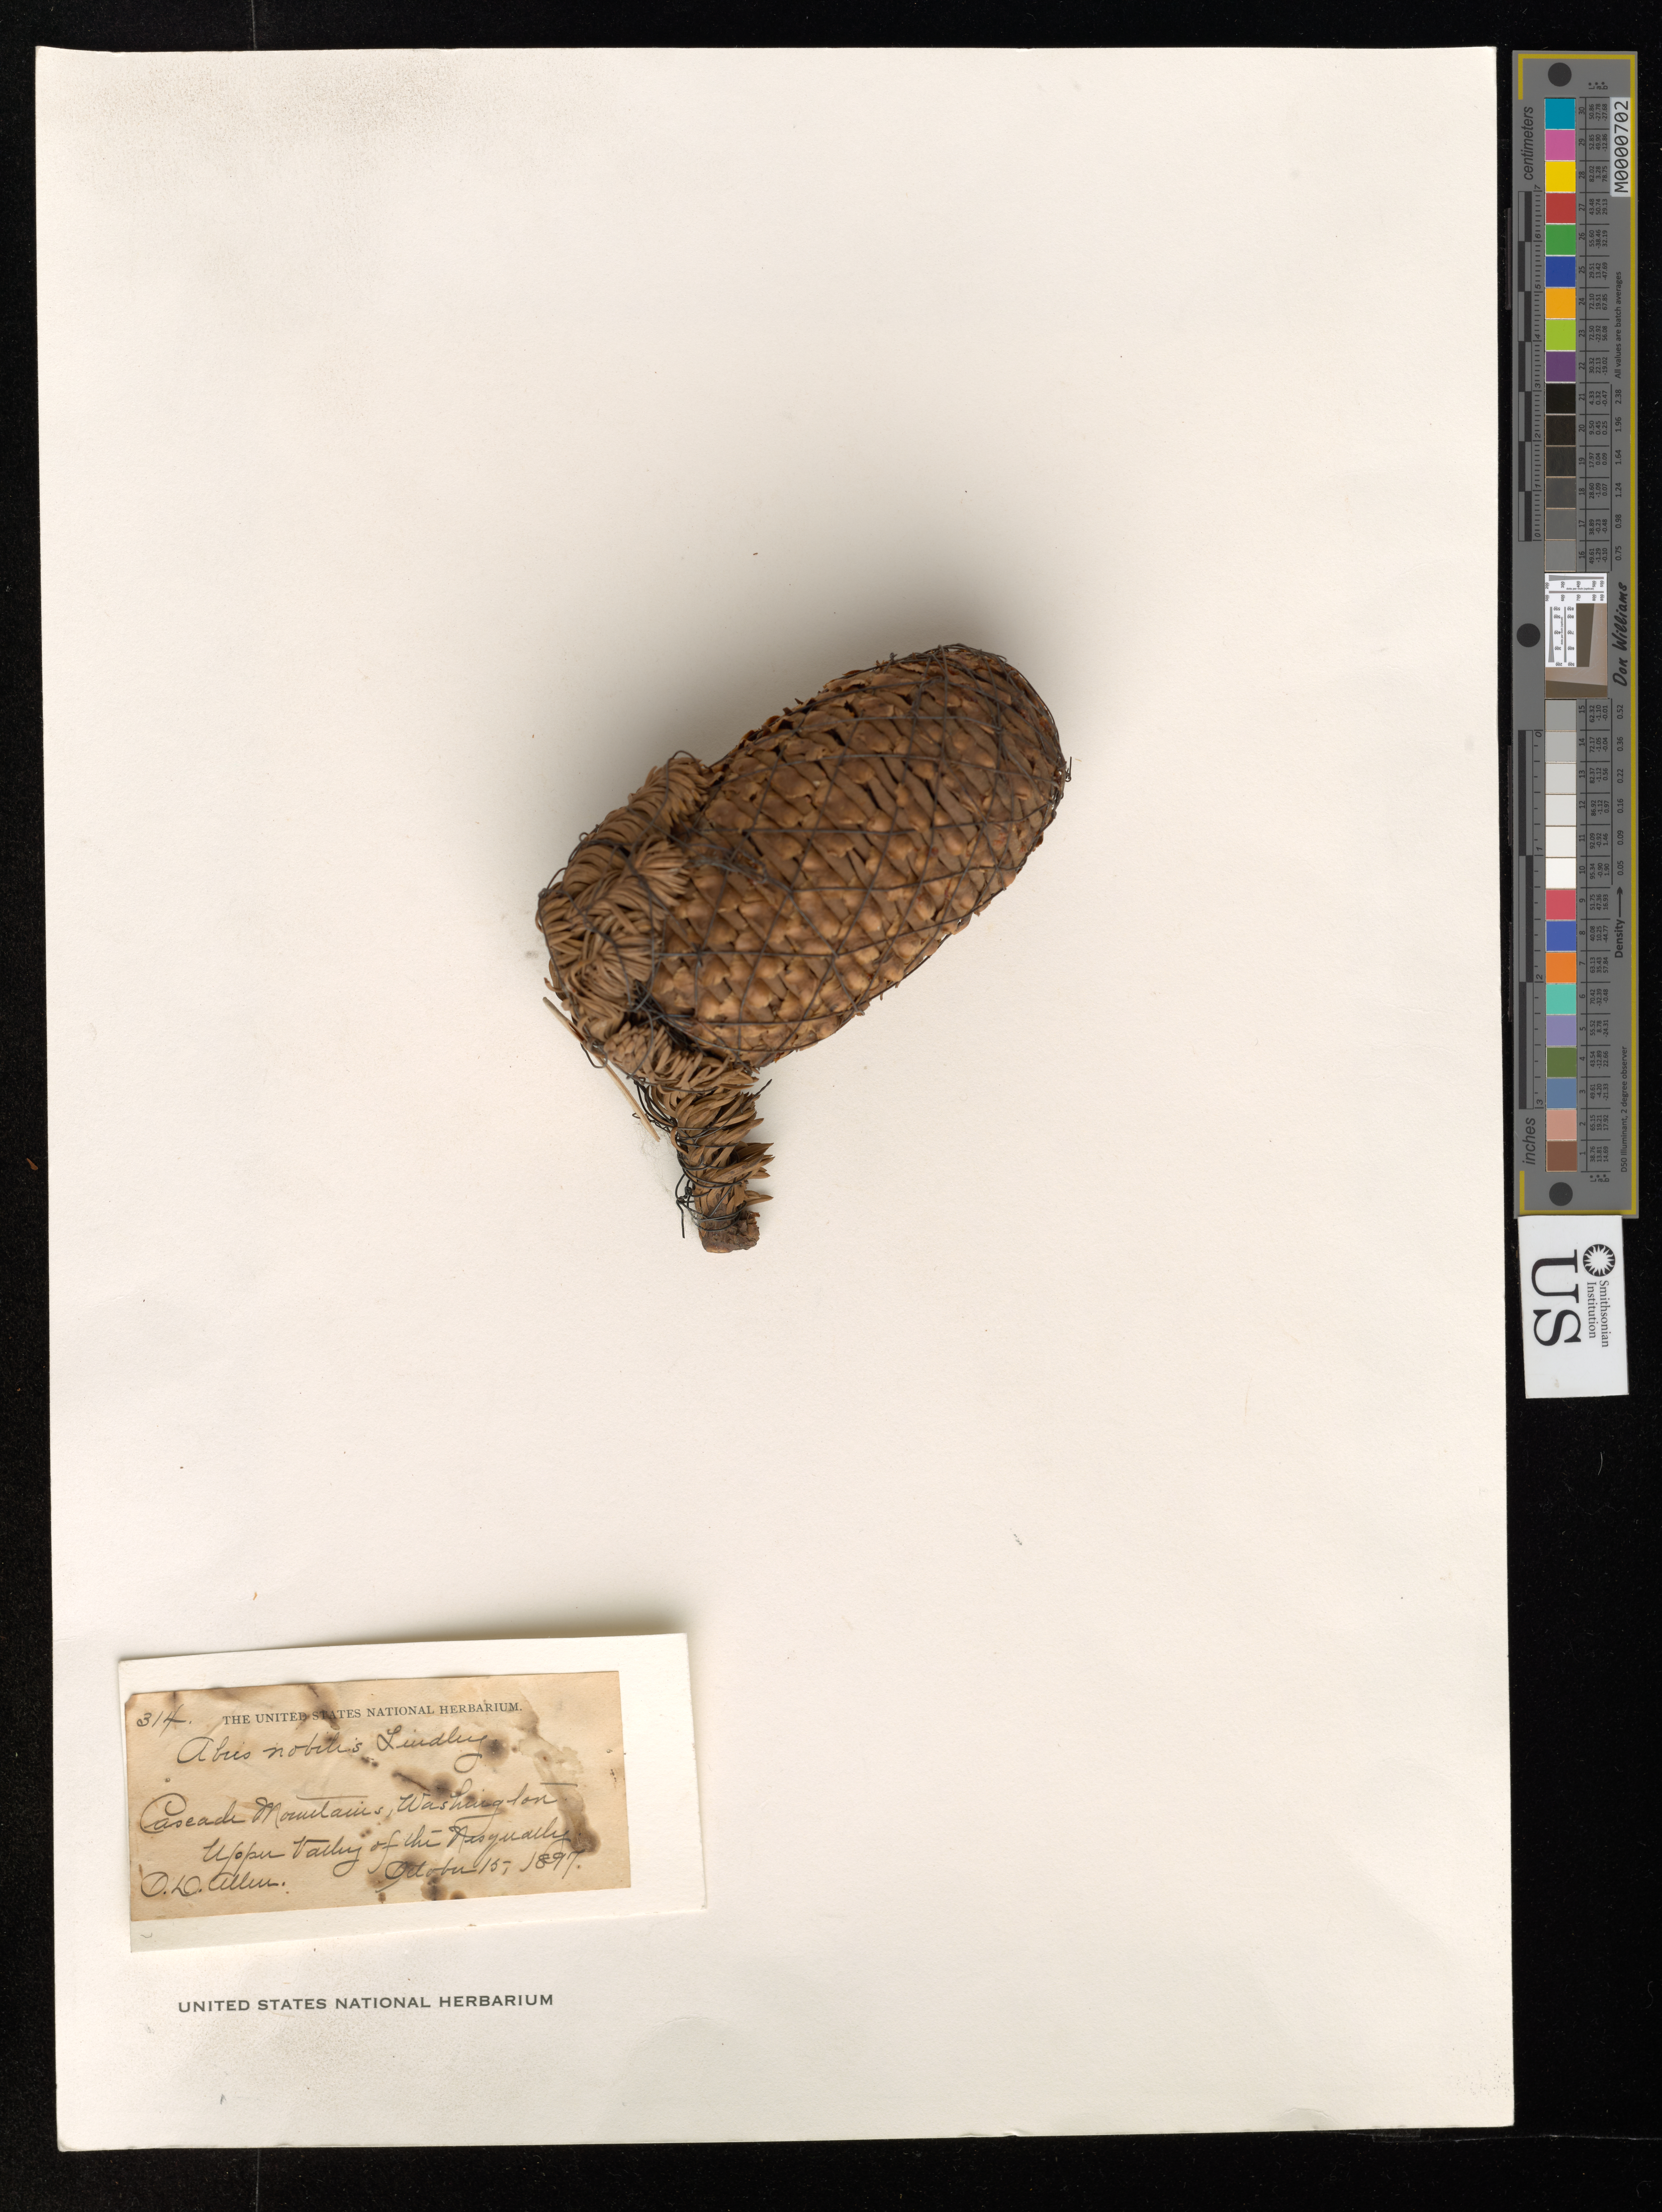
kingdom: Plantae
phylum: Tracheophyta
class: Pinopsida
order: Pinales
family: Pinaceae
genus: Abies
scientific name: Abies procera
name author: Rehder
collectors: O. D. Allen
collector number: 314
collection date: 1897-10-15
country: United States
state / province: Washington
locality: Cascada Mountains, upper valley of Nesqually